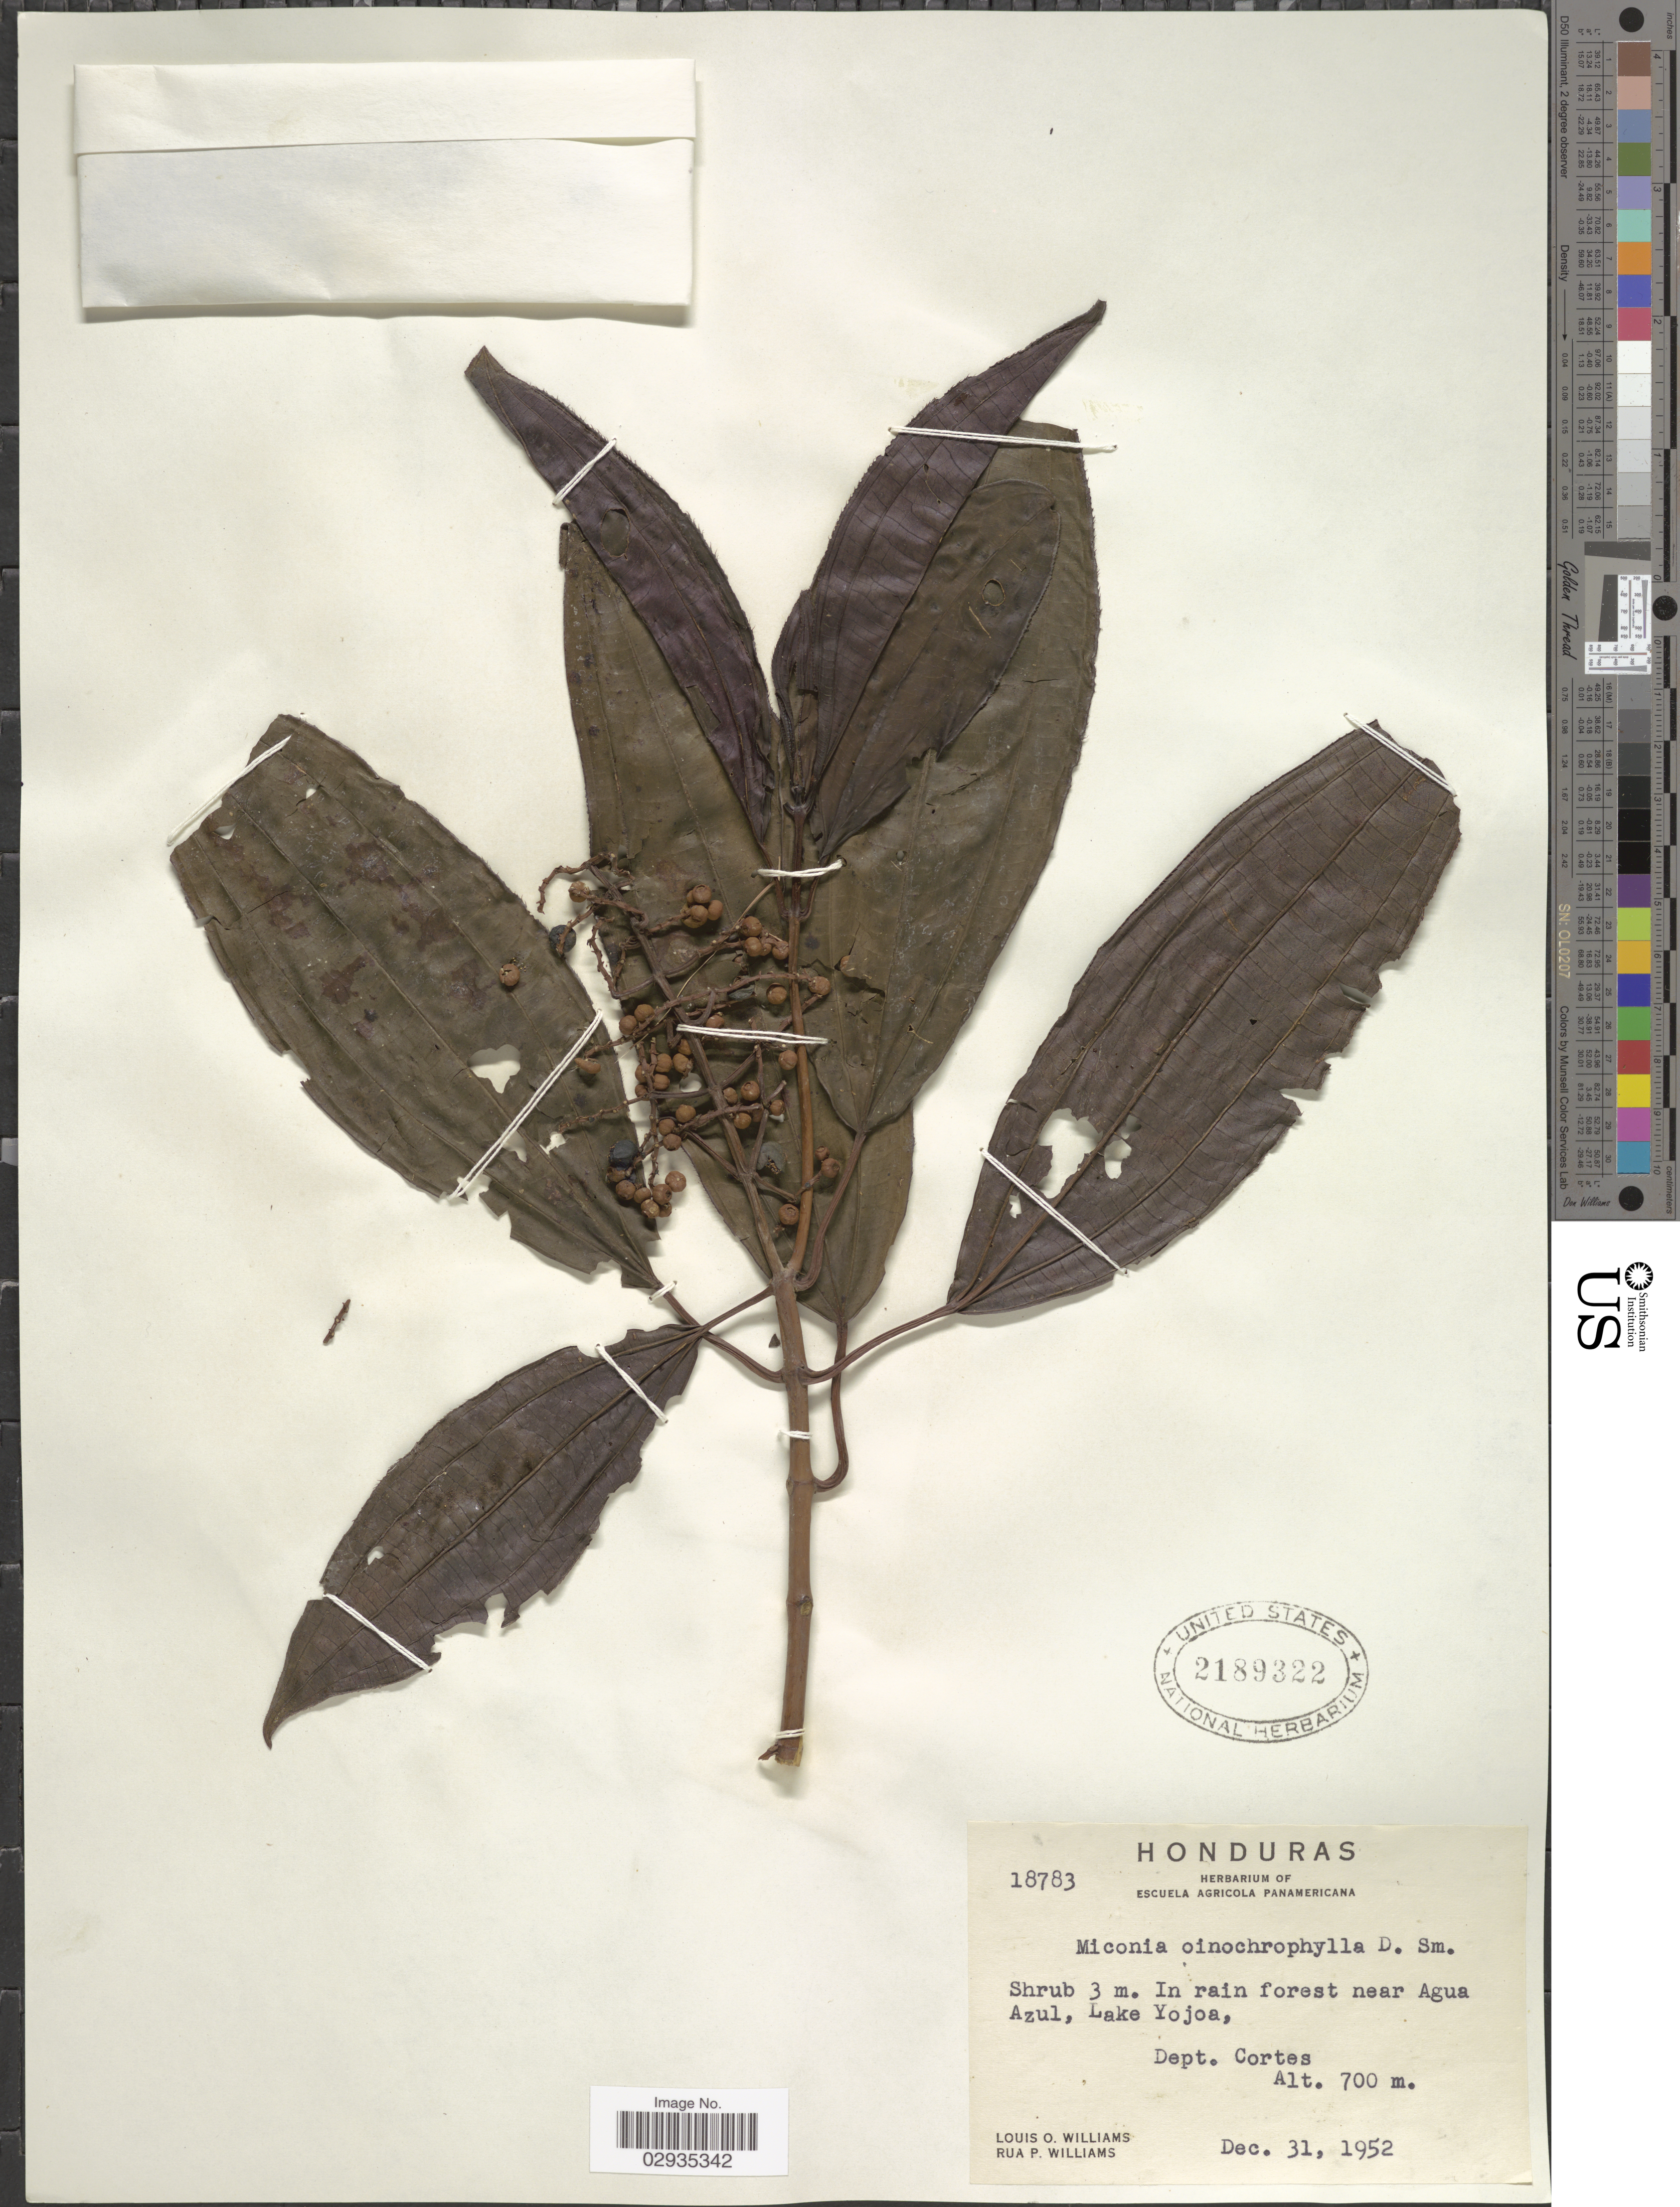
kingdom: Plantae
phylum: Tracheophyta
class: Magnoliopsida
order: Myrtales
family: Melastomataceae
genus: Miconia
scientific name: Miconia oinochrophylla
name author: Donn. Sm.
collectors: L. O. Williams & R. P. Williams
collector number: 18783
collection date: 1952-12-31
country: Honduras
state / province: Cortés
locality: In rain forest near Agua Azul, Lake Yojoa, Dept. Cortes.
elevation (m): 700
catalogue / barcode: US 2189322